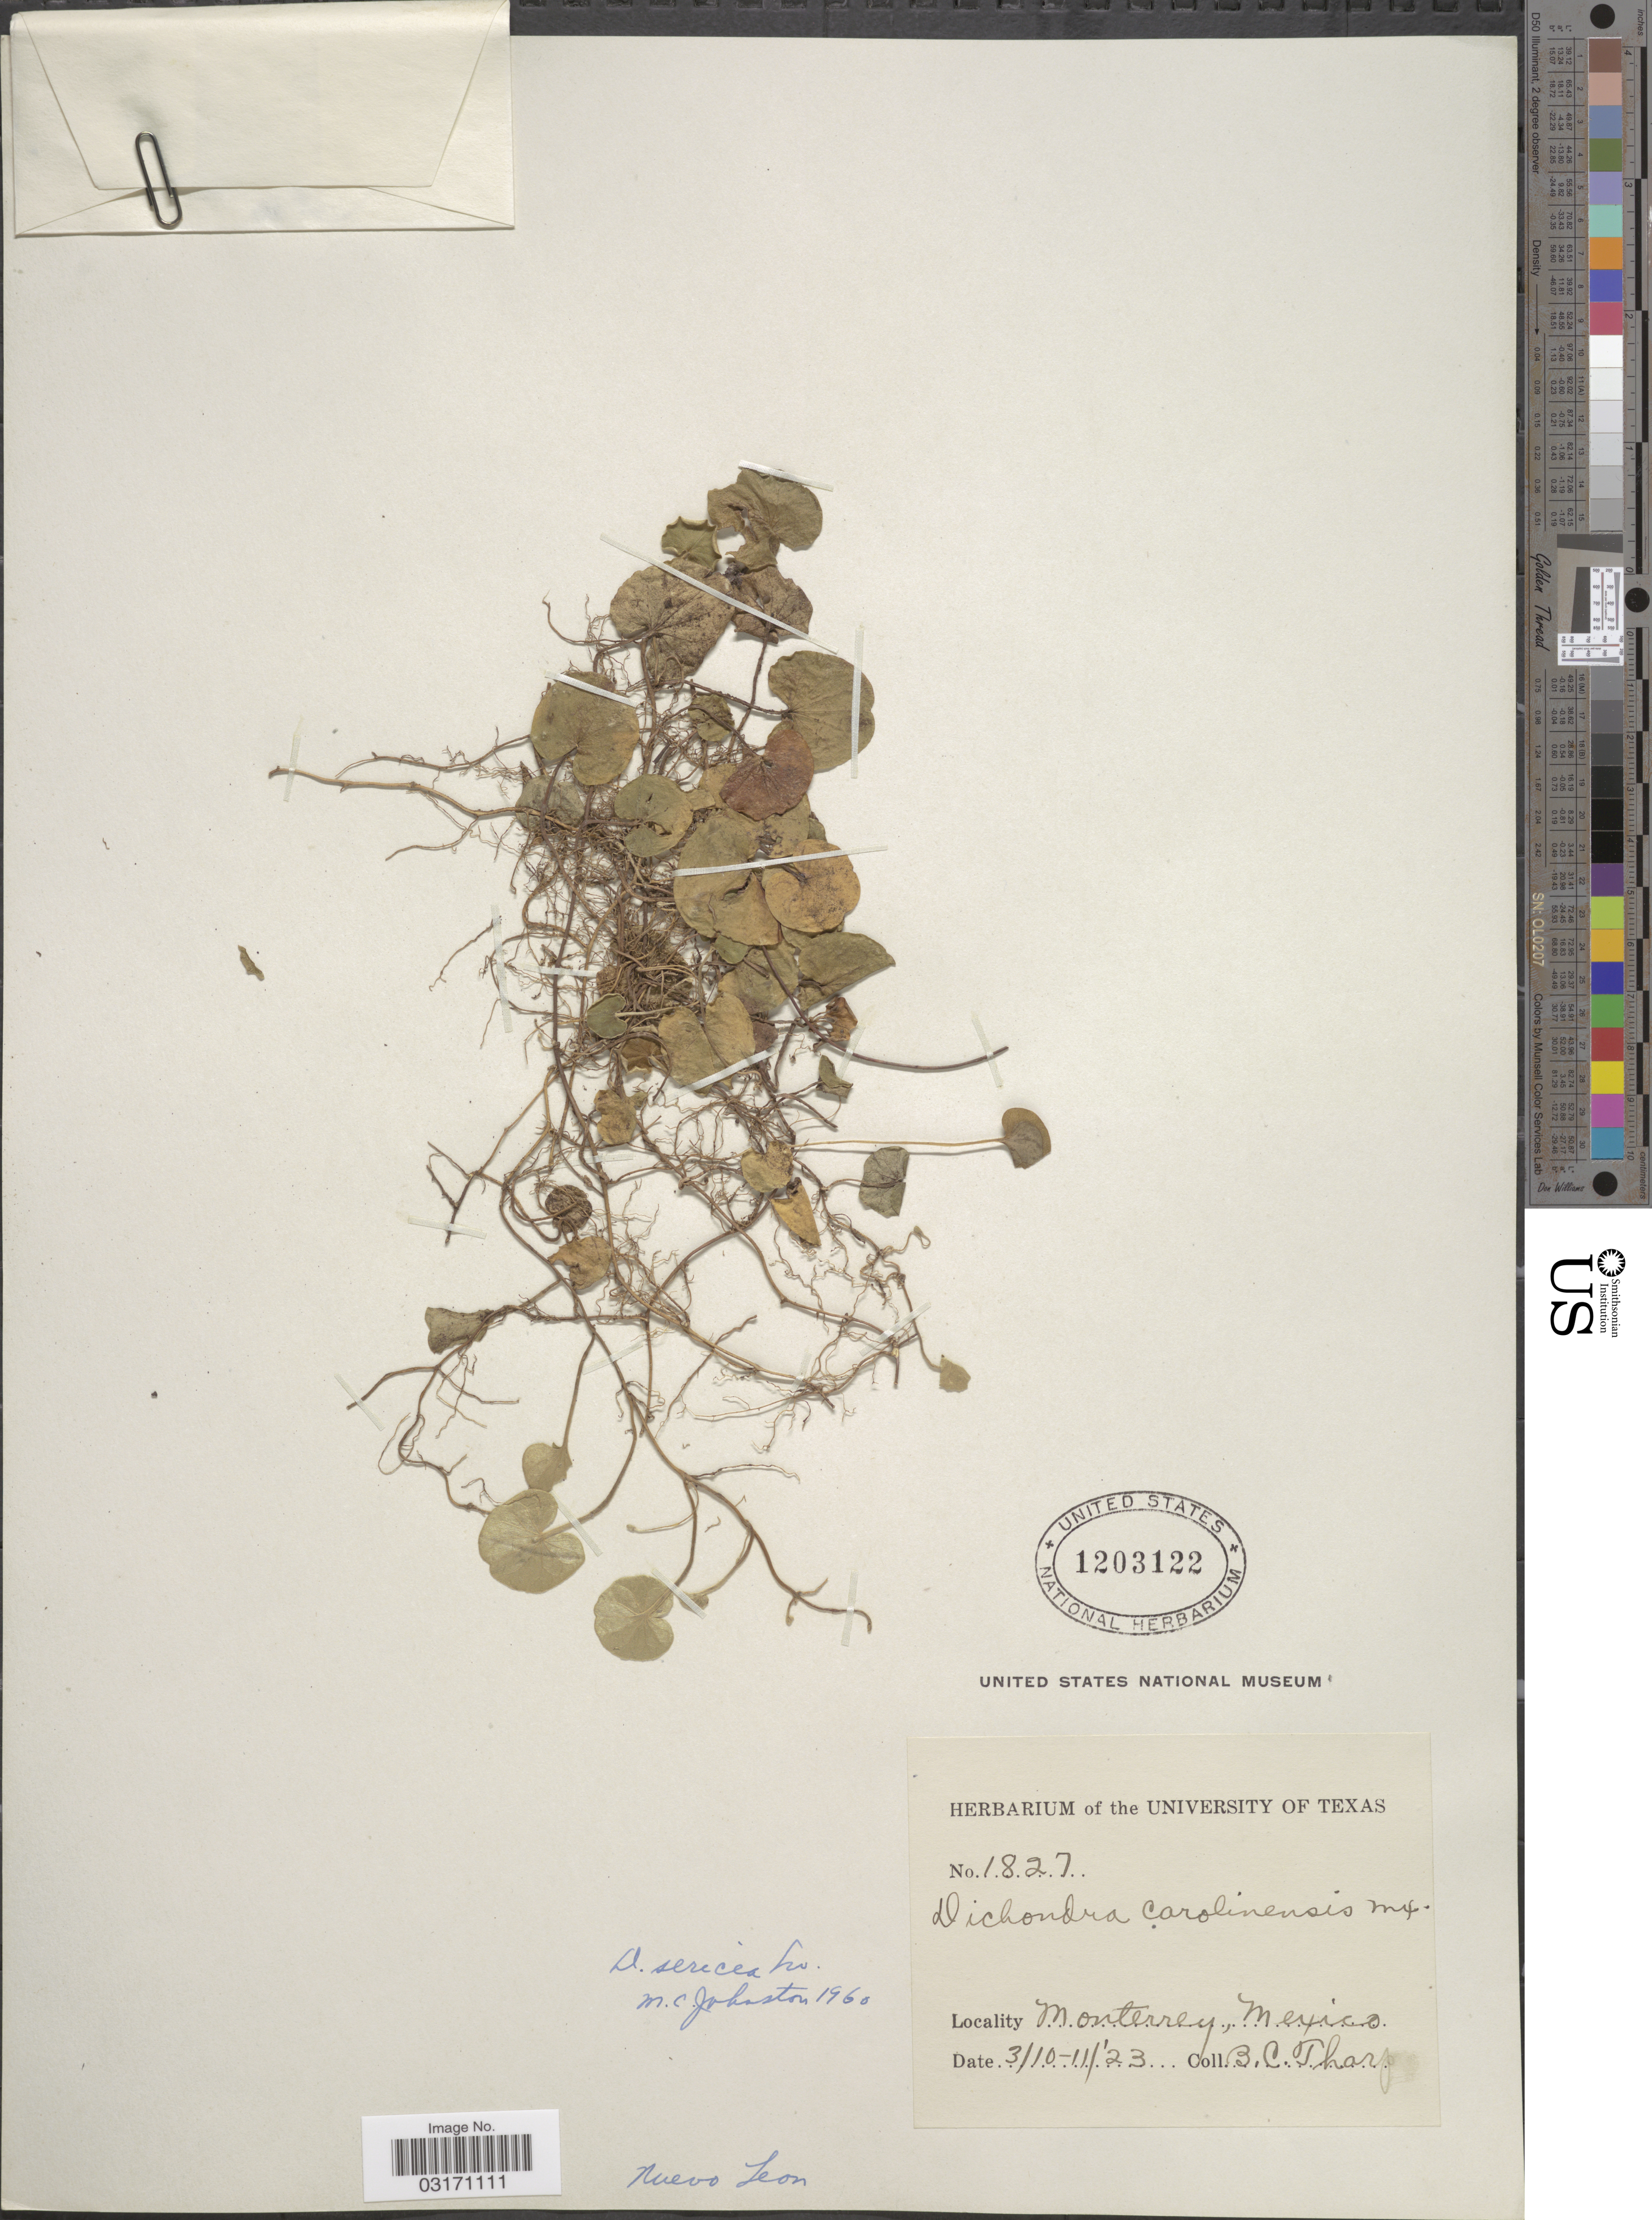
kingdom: Plantae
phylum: Tracheophyta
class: Magnoliopsida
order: Solanales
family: Convolvulaceae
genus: Dichondra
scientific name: Dichondra sericea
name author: Sw.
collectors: B. C. Tharp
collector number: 1827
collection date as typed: Transcribed d/m/y: 3/11/23 to 10/11/23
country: Mexico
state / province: Nuevo León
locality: Monterrey.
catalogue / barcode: US 1203122